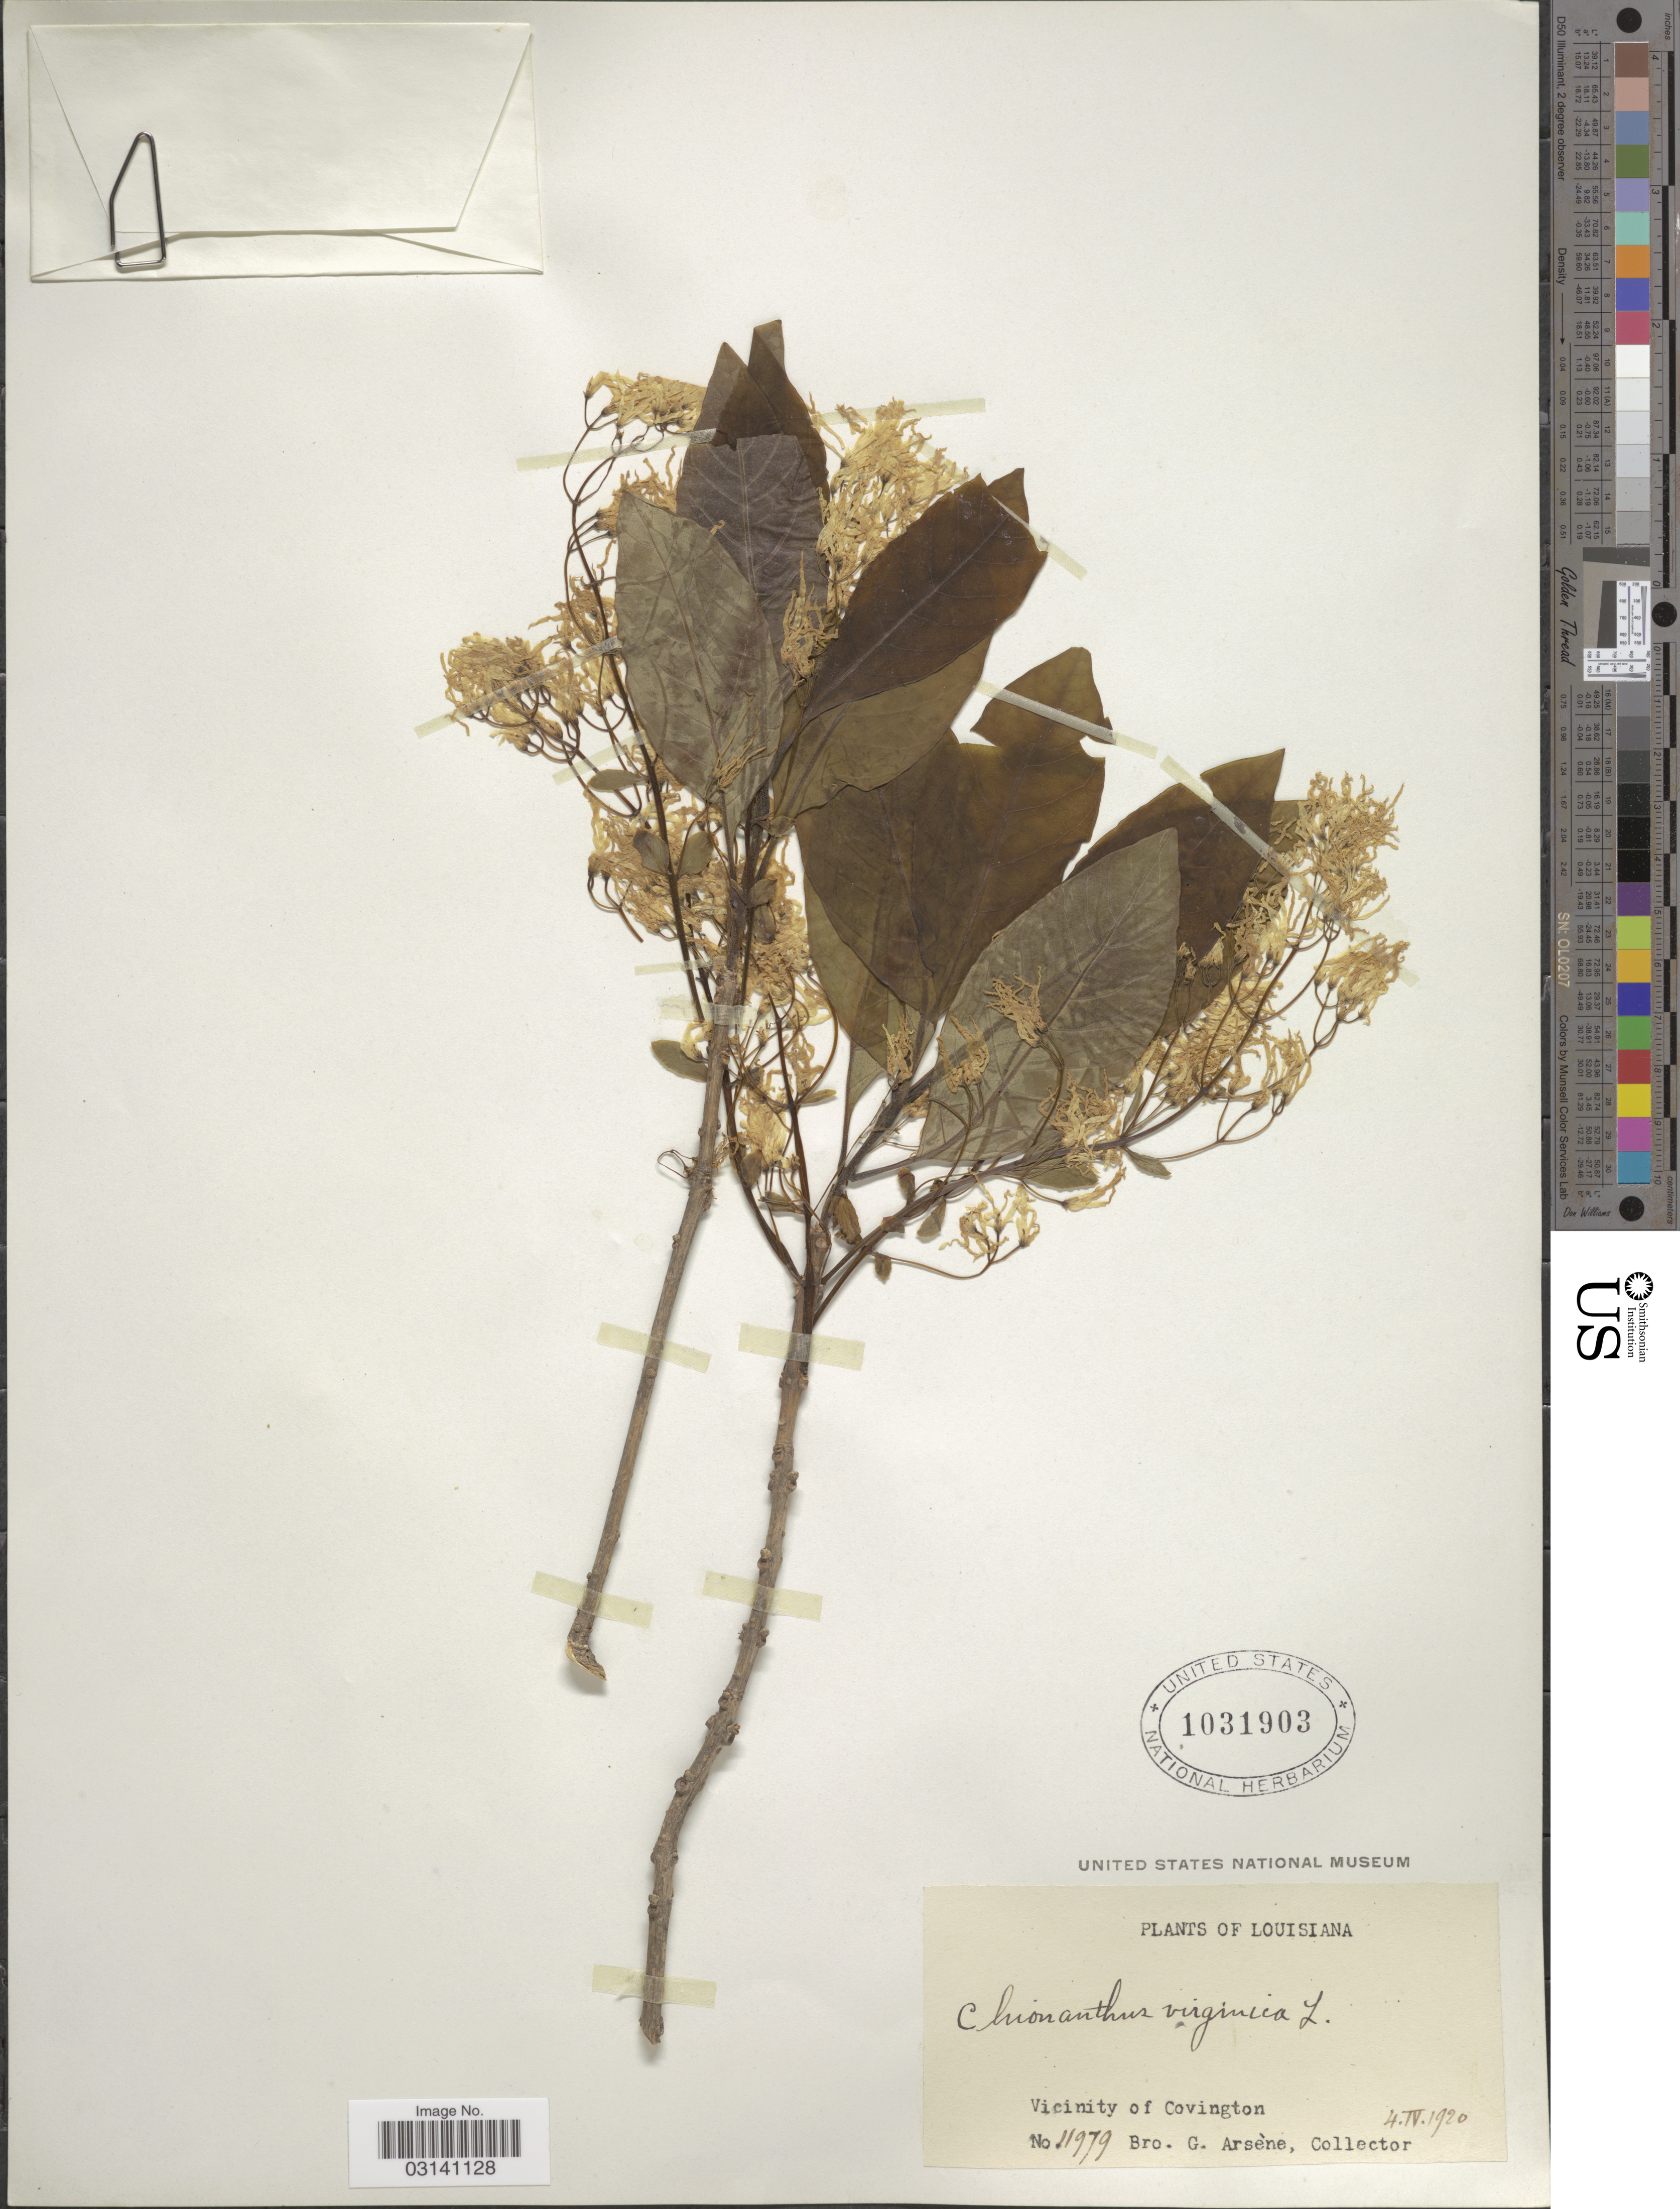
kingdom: Plantae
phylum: Tracheophyta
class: Magnoliopsida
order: Lamiales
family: Oleaceae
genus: Chionanthus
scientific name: Chionanthus virginicus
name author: L.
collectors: Bro. G. Arsène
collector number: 11979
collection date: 1920-04-04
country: United States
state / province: Louisiana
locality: Vicinity of Covington.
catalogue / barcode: US 1031903